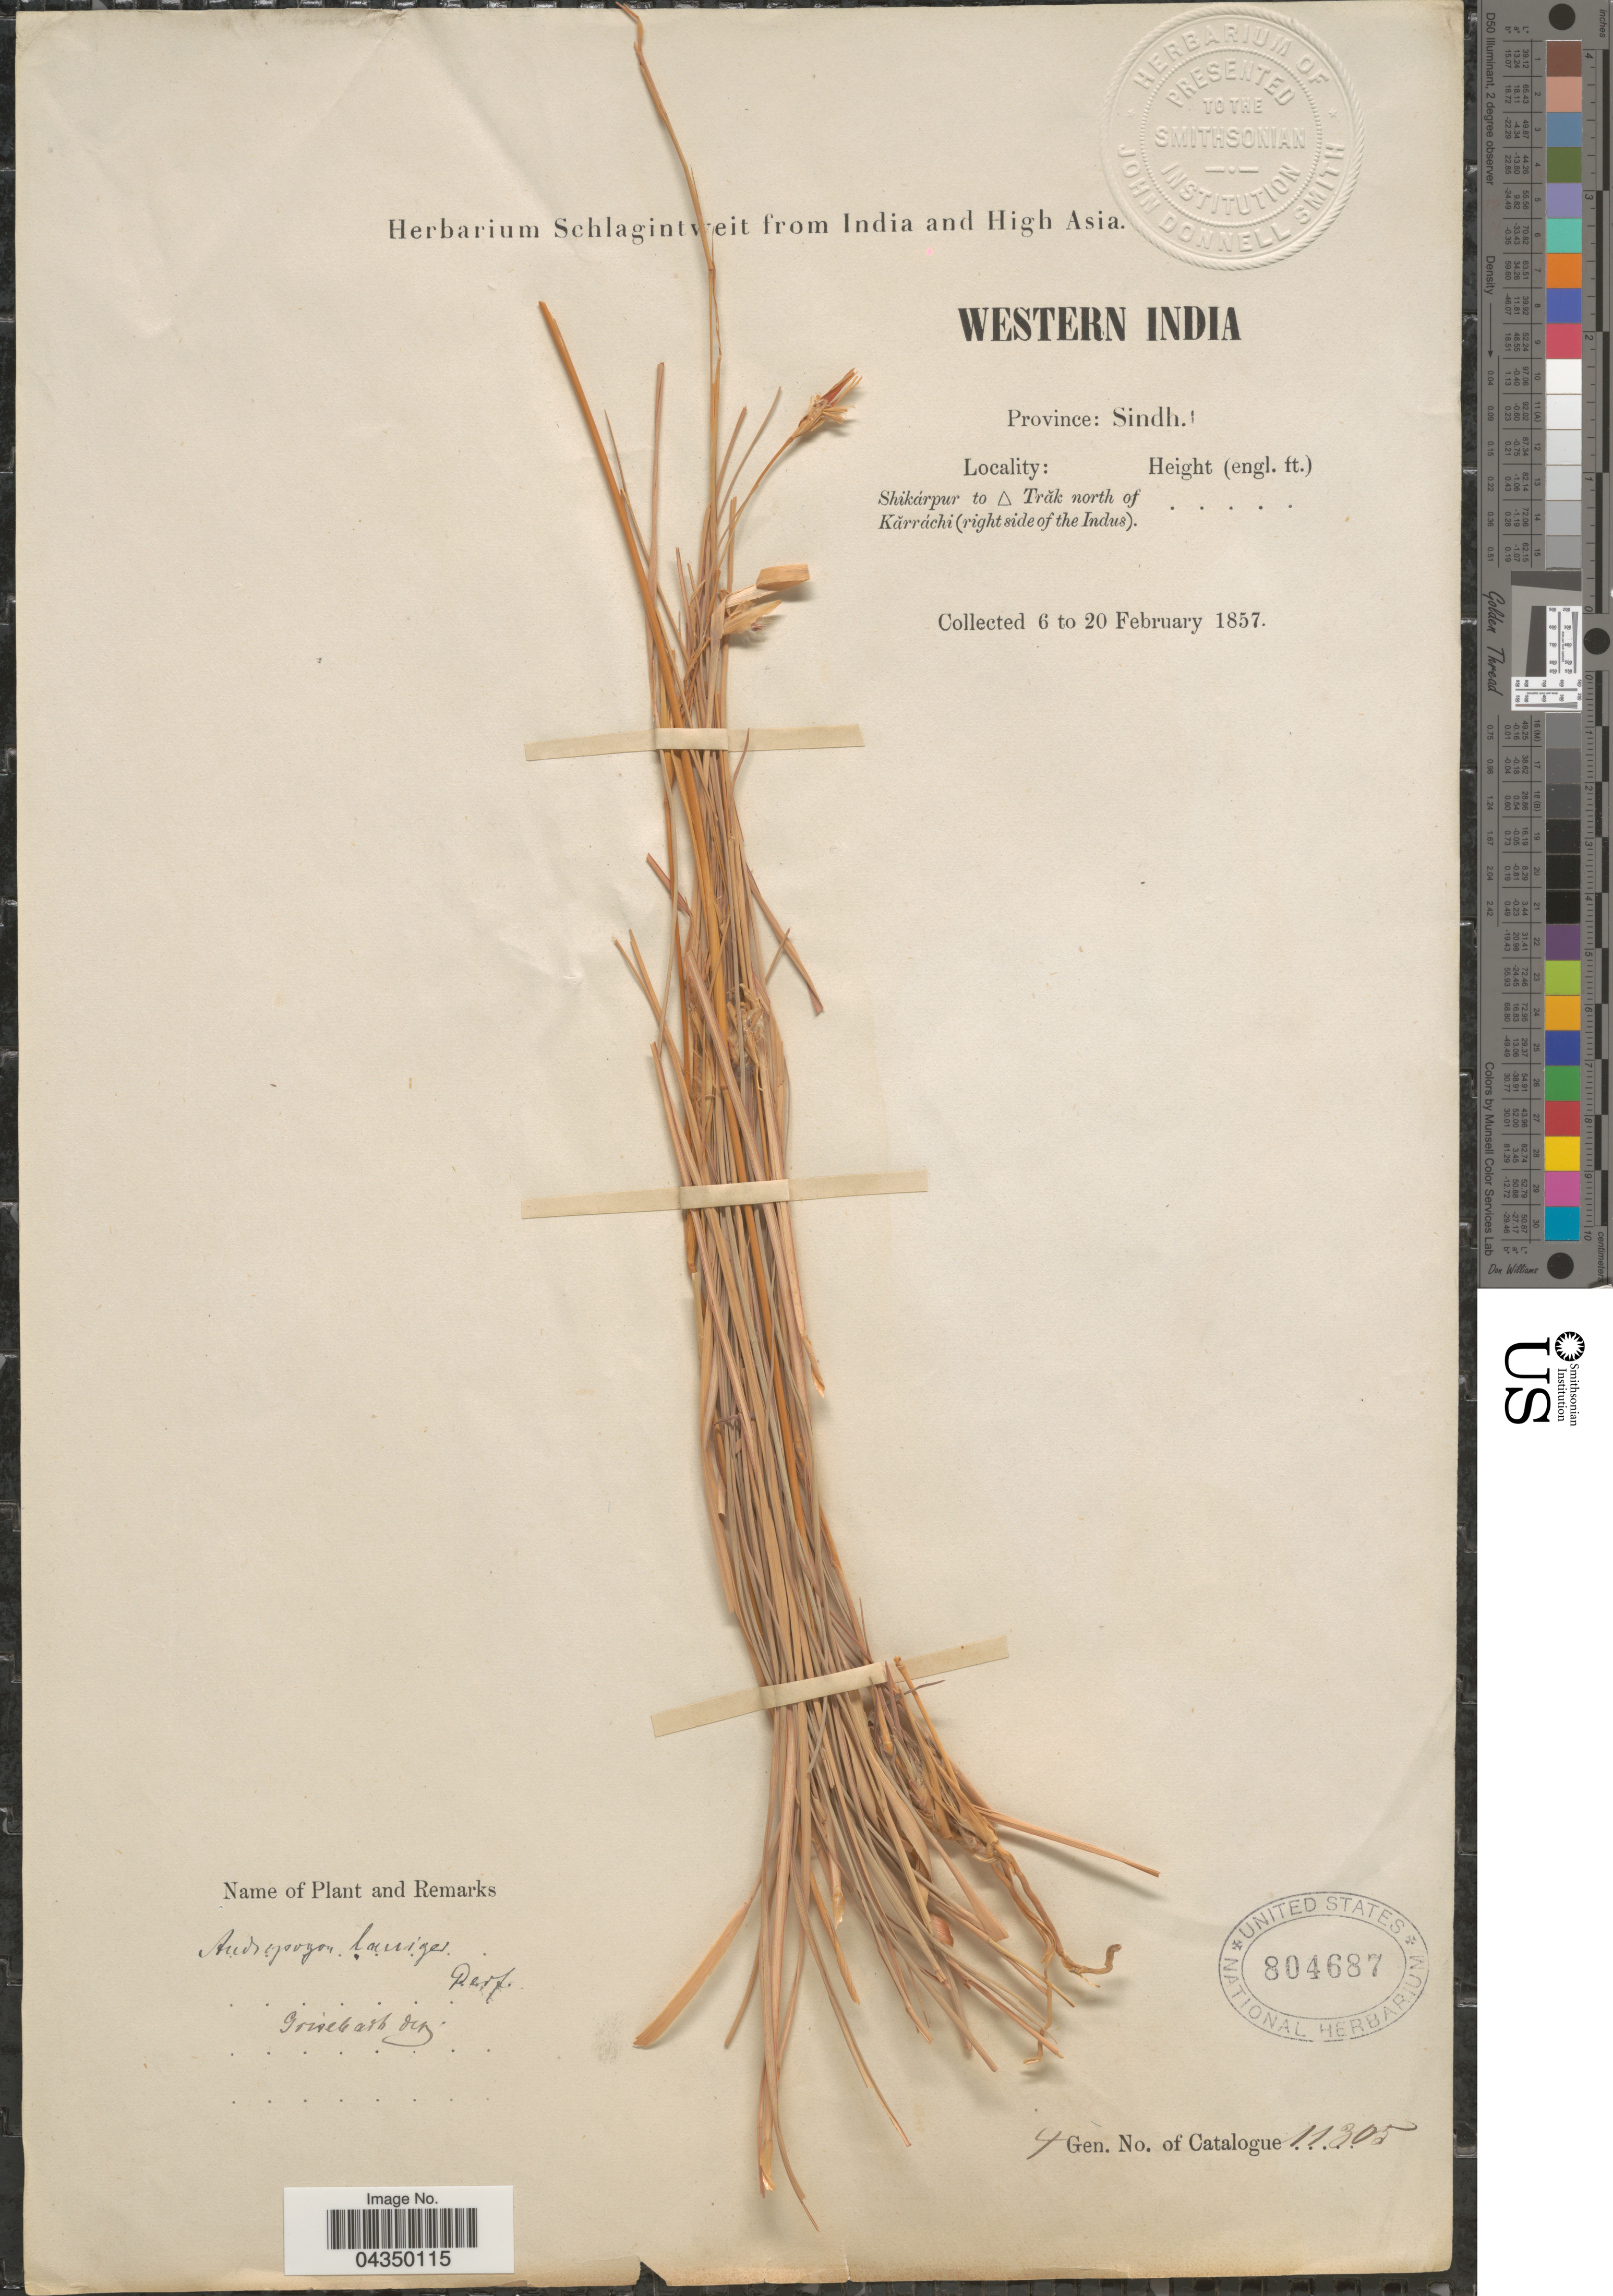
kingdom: Plantae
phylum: Tracheophyta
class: Liliopsida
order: Poales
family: Poaceae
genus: Cymbopogon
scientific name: Cymbopogon schoenanthus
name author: (L.) Spreng.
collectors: ex herb. Schlagintweit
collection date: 1857-02-06/1857-02-20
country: Pakistan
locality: Western India. Province: Sindh. Shikárpur to Trăk north of Kărráchi (right side of the Indus).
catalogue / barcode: US 804687